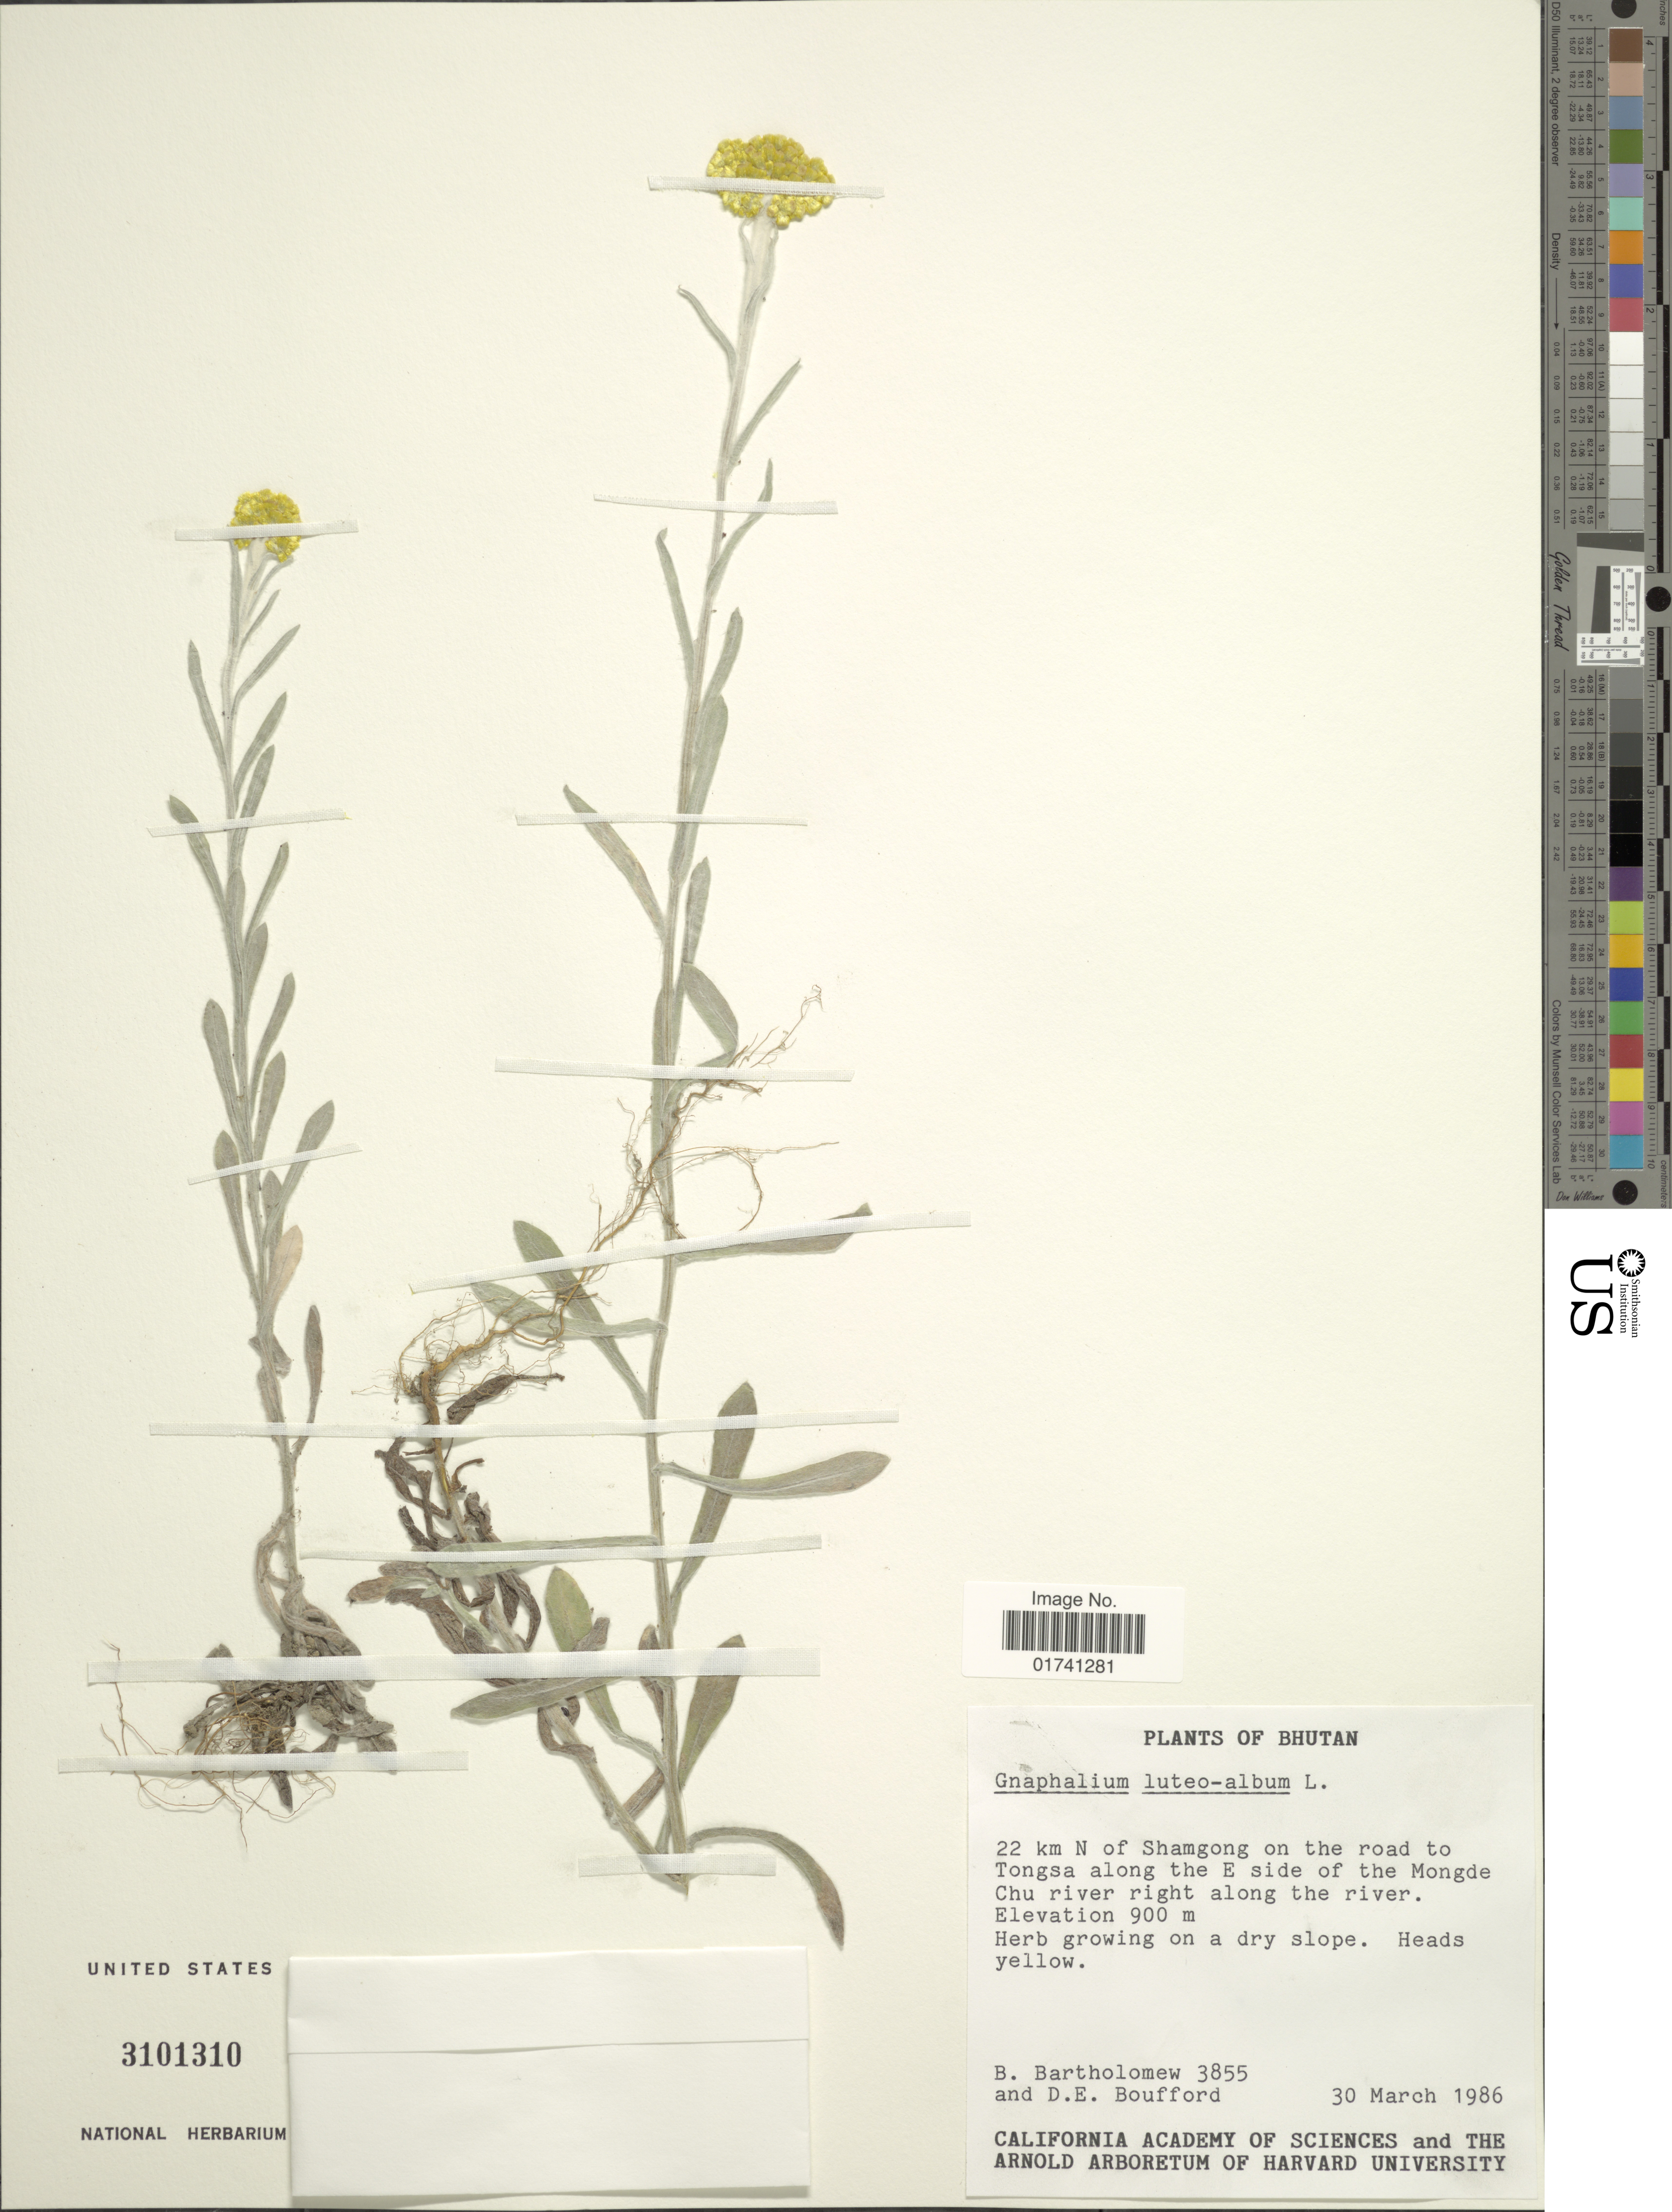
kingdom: Plantae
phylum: Tracheophyta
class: Magnoliopsida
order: Asterales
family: Asteraceae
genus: Laphangium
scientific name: Laphangium luteoalbum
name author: (L.) Tzvelev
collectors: B. Bartholomew & D. E. Boufford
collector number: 3855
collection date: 1986-03-30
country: Bhutan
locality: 22 km N of Shamgong on the road to Tongsa along the E side of the Mongde Chu River right along the river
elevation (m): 900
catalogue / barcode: US 3101310